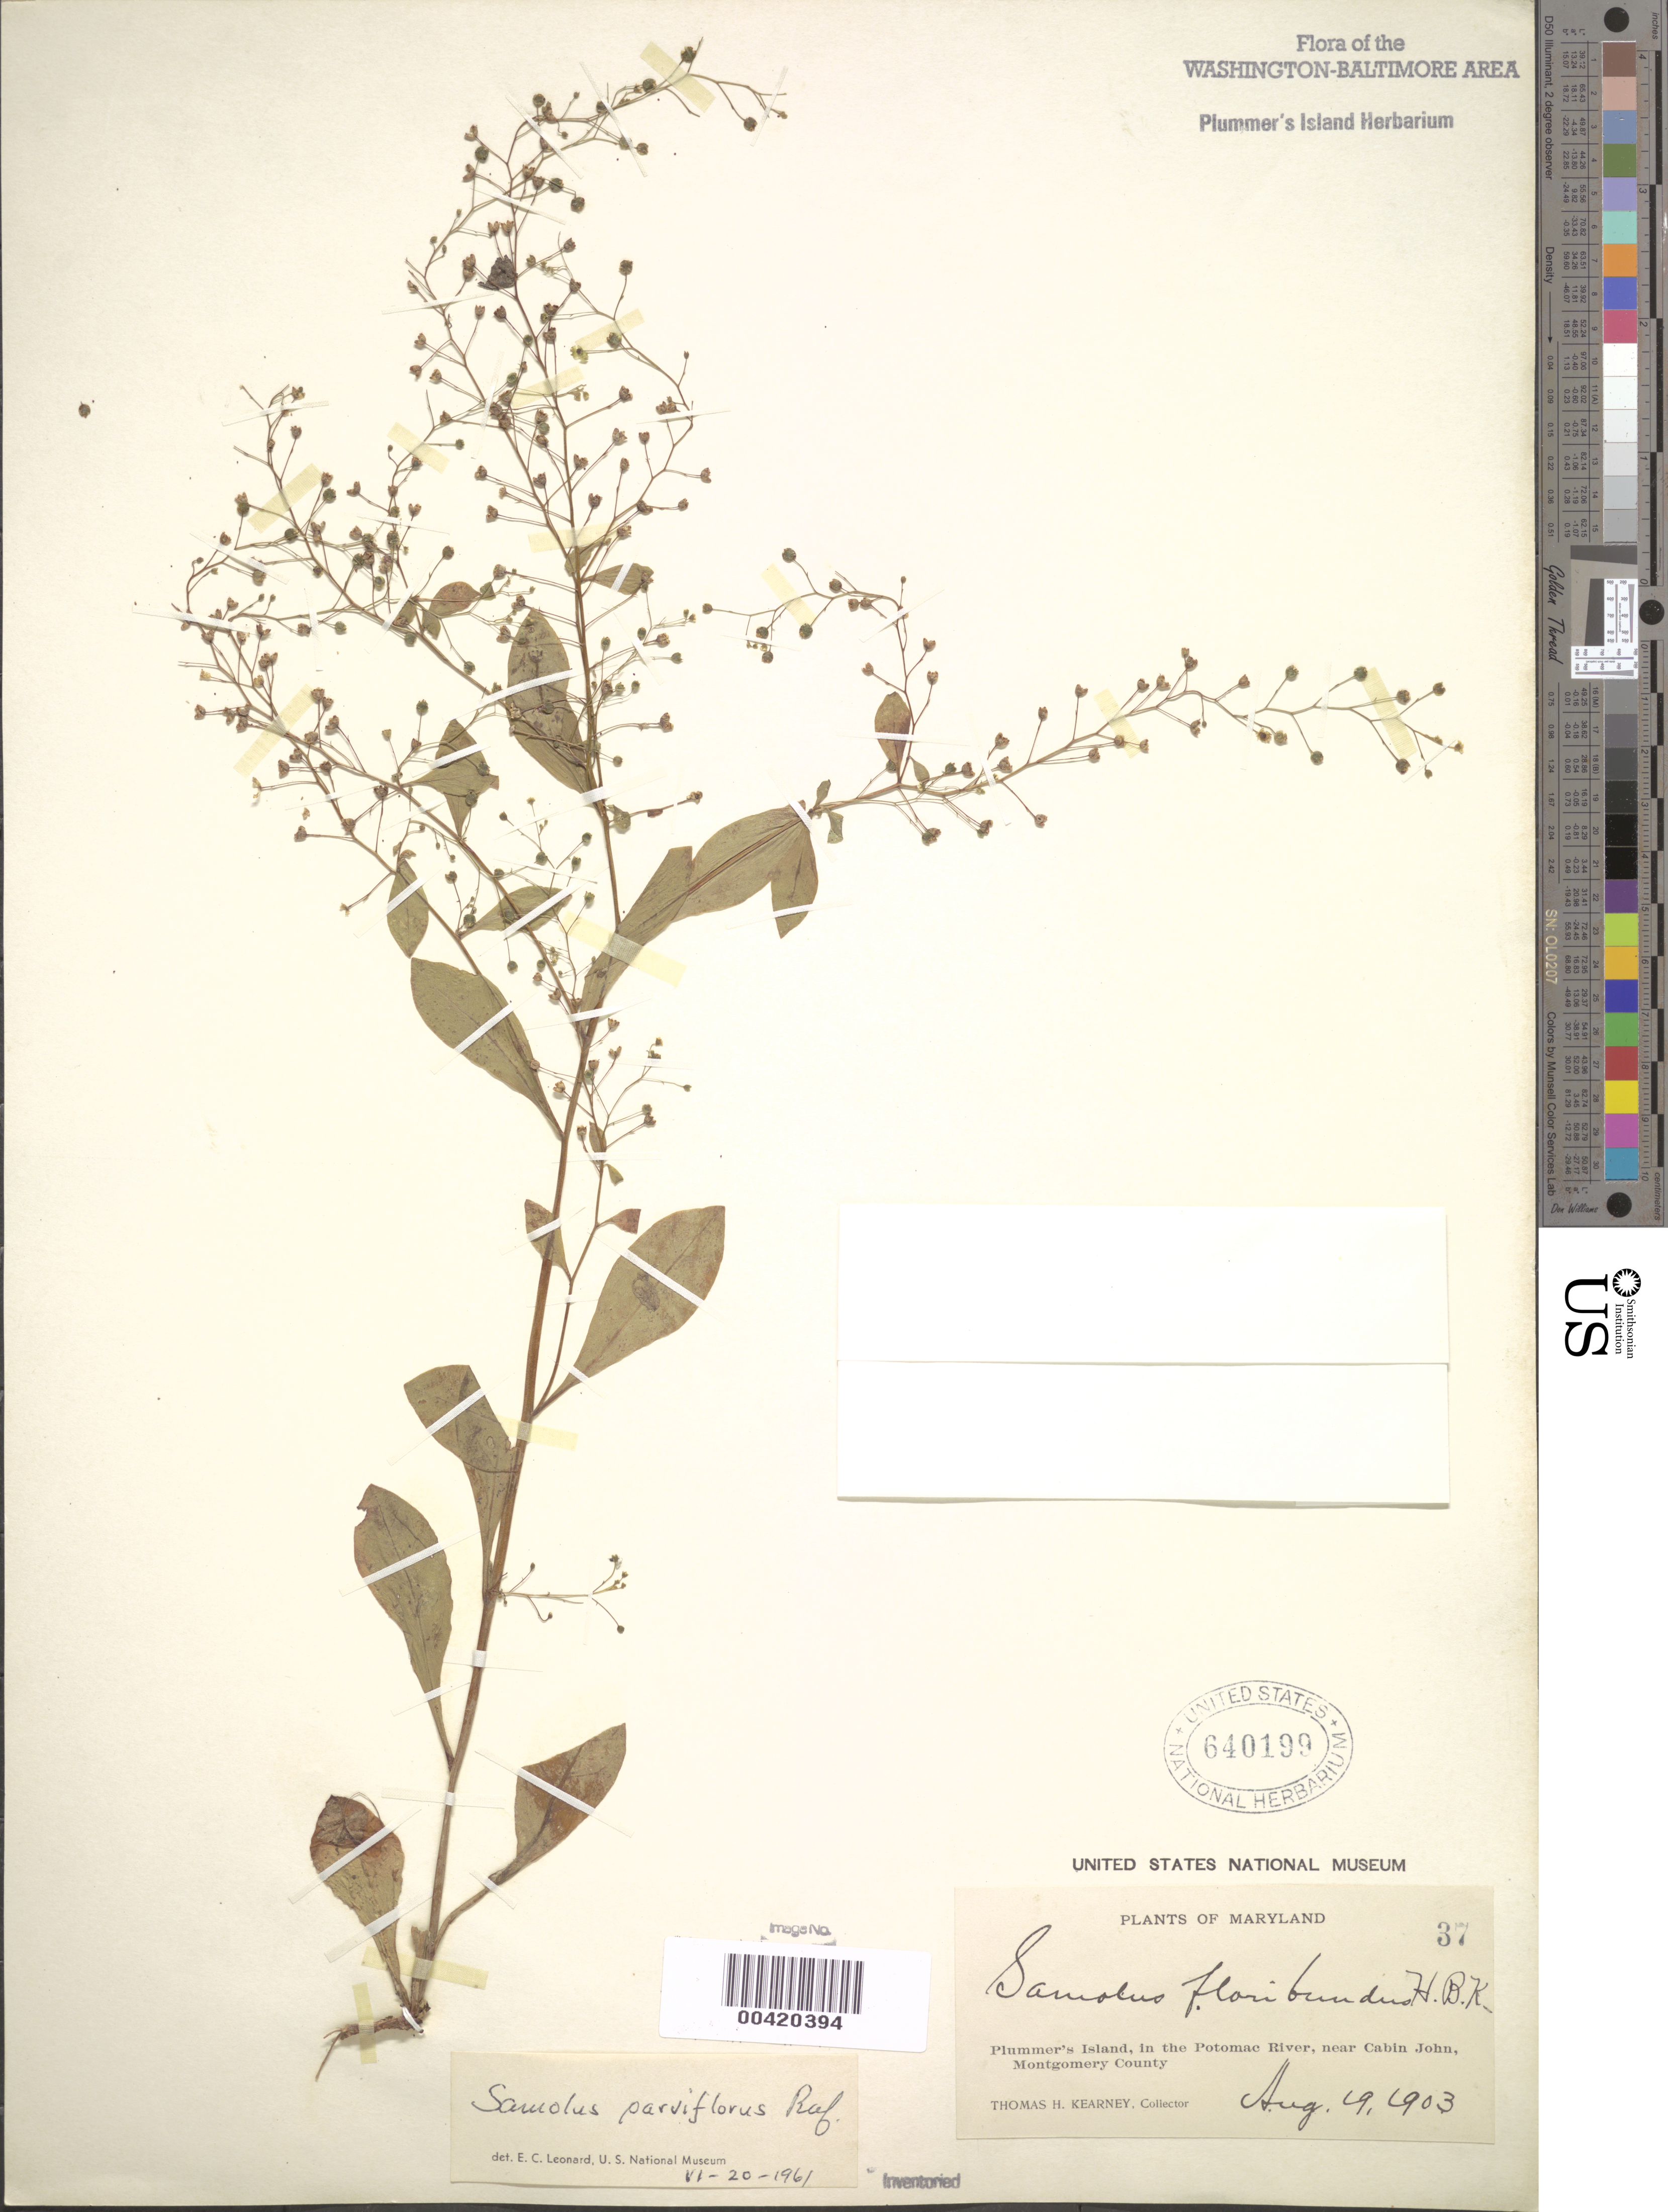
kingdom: Plantae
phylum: Tracheophyta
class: Magnoliopsida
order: Ericales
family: Primulaceae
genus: Samolus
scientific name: Samolus parviflorus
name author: Raf.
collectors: T. H. Kearney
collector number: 37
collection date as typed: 19 Aug 1903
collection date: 1903-08-19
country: United States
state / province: Maryland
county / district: Montgomery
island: Plummers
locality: Plummer's Island C. & O. Canal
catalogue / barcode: US 640199